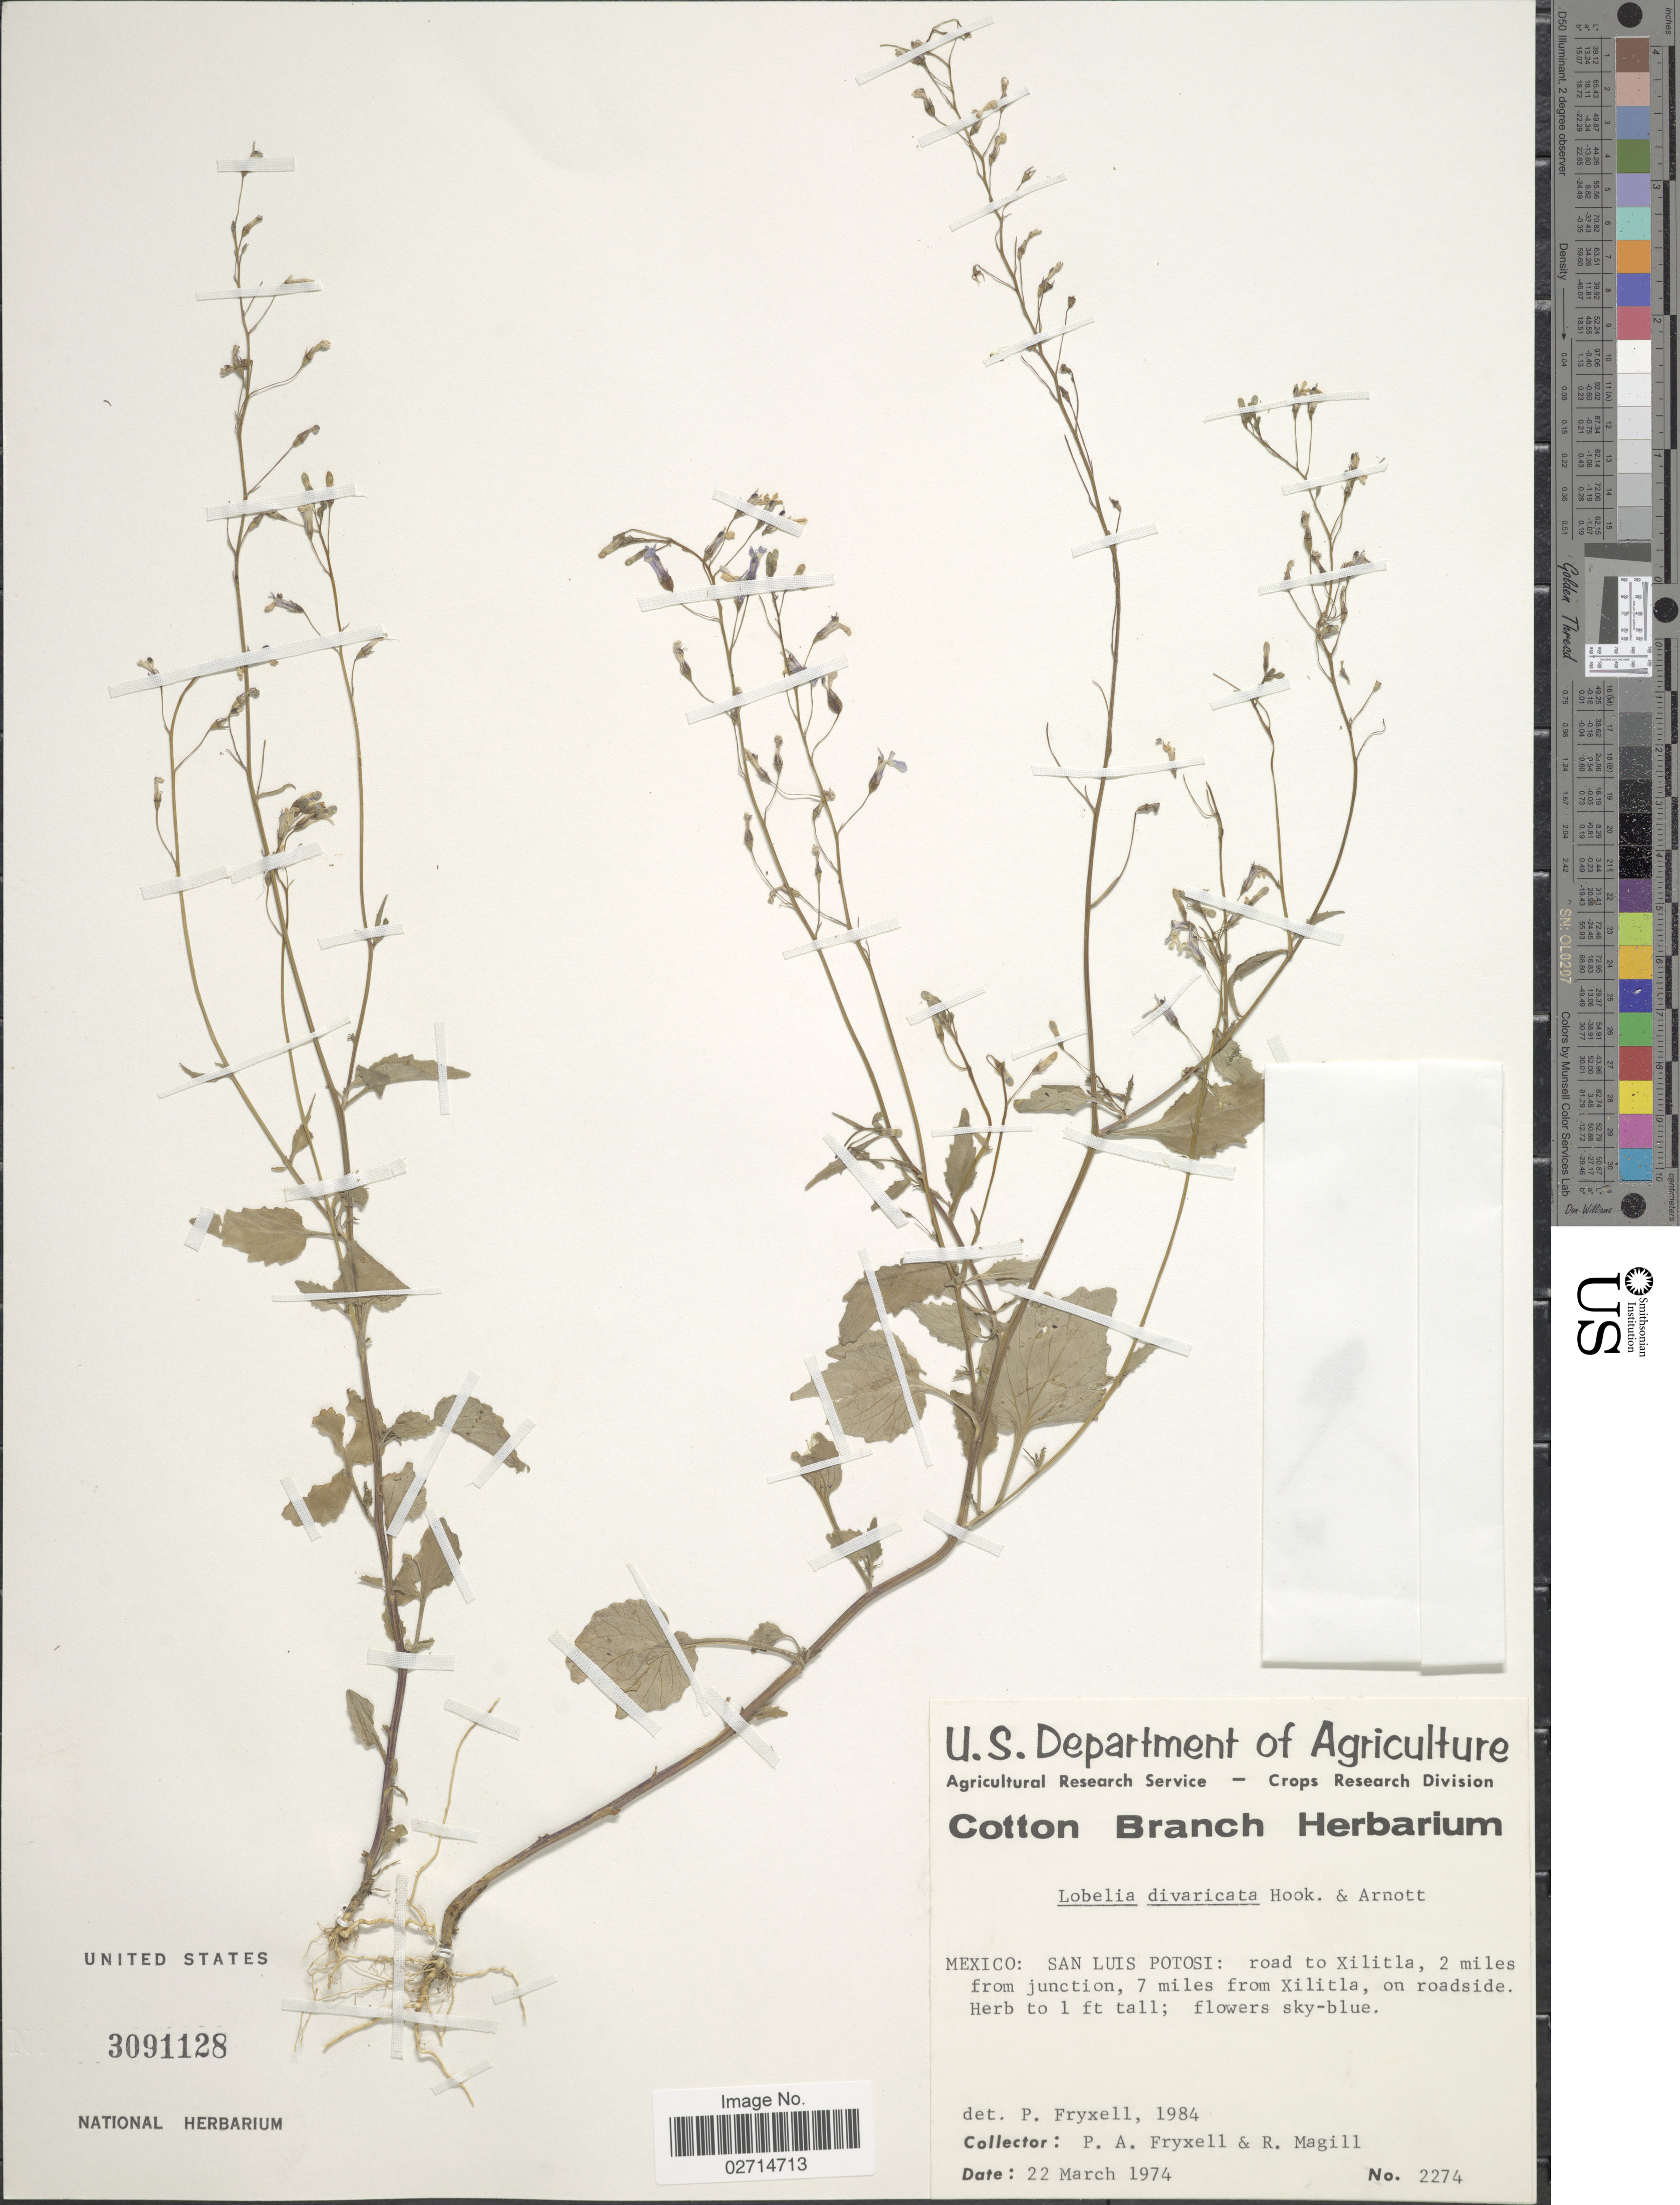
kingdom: Plantae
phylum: Tracheophyta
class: Magnoliopsida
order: Asterales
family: Campanulaceae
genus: Lobelia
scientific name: Lobelia divaricata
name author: Hook. & Arn.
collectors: P. A. Fryxell & R. Magill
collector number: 2274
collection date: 1974-03-22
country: Mexico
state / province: San Luis Potosí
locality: Road to Xilitla, 2 miles from junction, 7 miles from Xilitla, on roadside.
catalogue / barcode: US 3091128